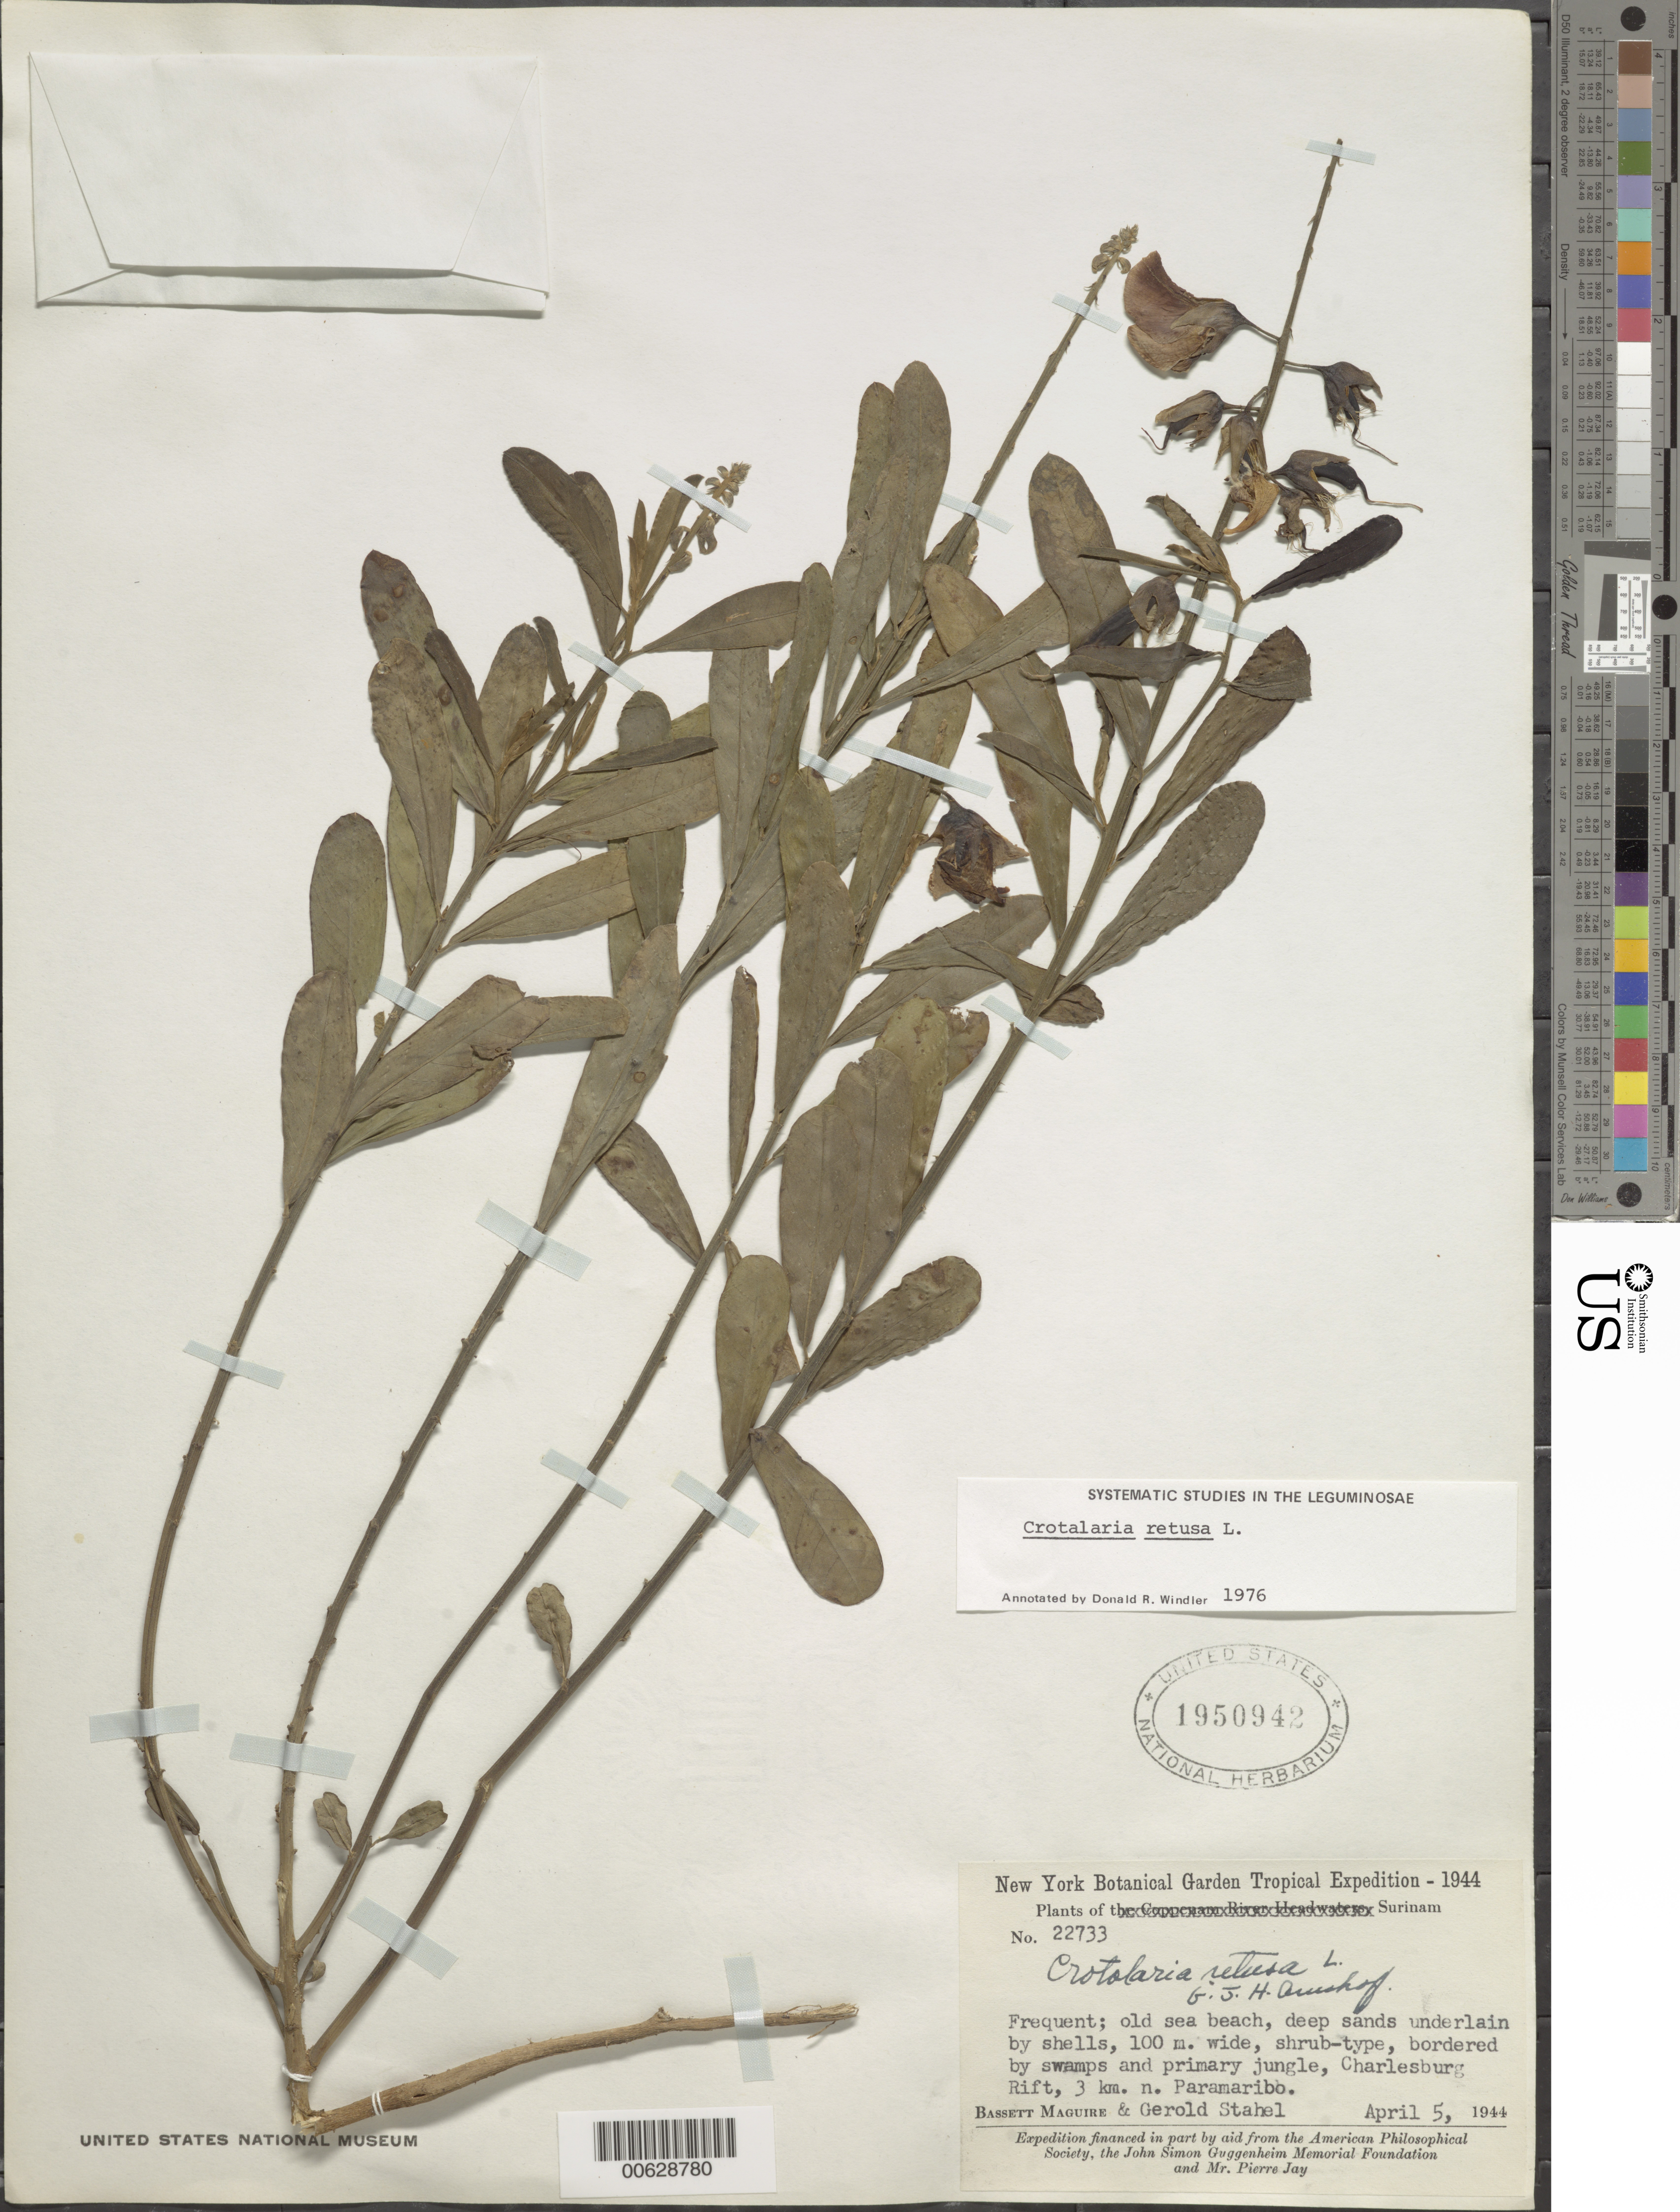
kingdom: Plantae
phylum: Tracheophyta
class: Magnoliopsida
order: Fabales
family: Fabaceae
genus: Crotalaria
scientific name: Crotalaria retusa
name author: L.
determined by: Windler, D. R.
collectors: B. Maguire & G. Stahel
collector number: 22733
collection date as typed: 5-Apr-44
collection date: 1944-04-05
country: Suriname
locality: Paramaribo, 3 km N of, Charlesburg Rift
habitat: Old shell beach, deep sands underlain by shells, 100m wide, shrub-type, bordered by swamps and primary jungle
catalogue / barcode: US 1950942